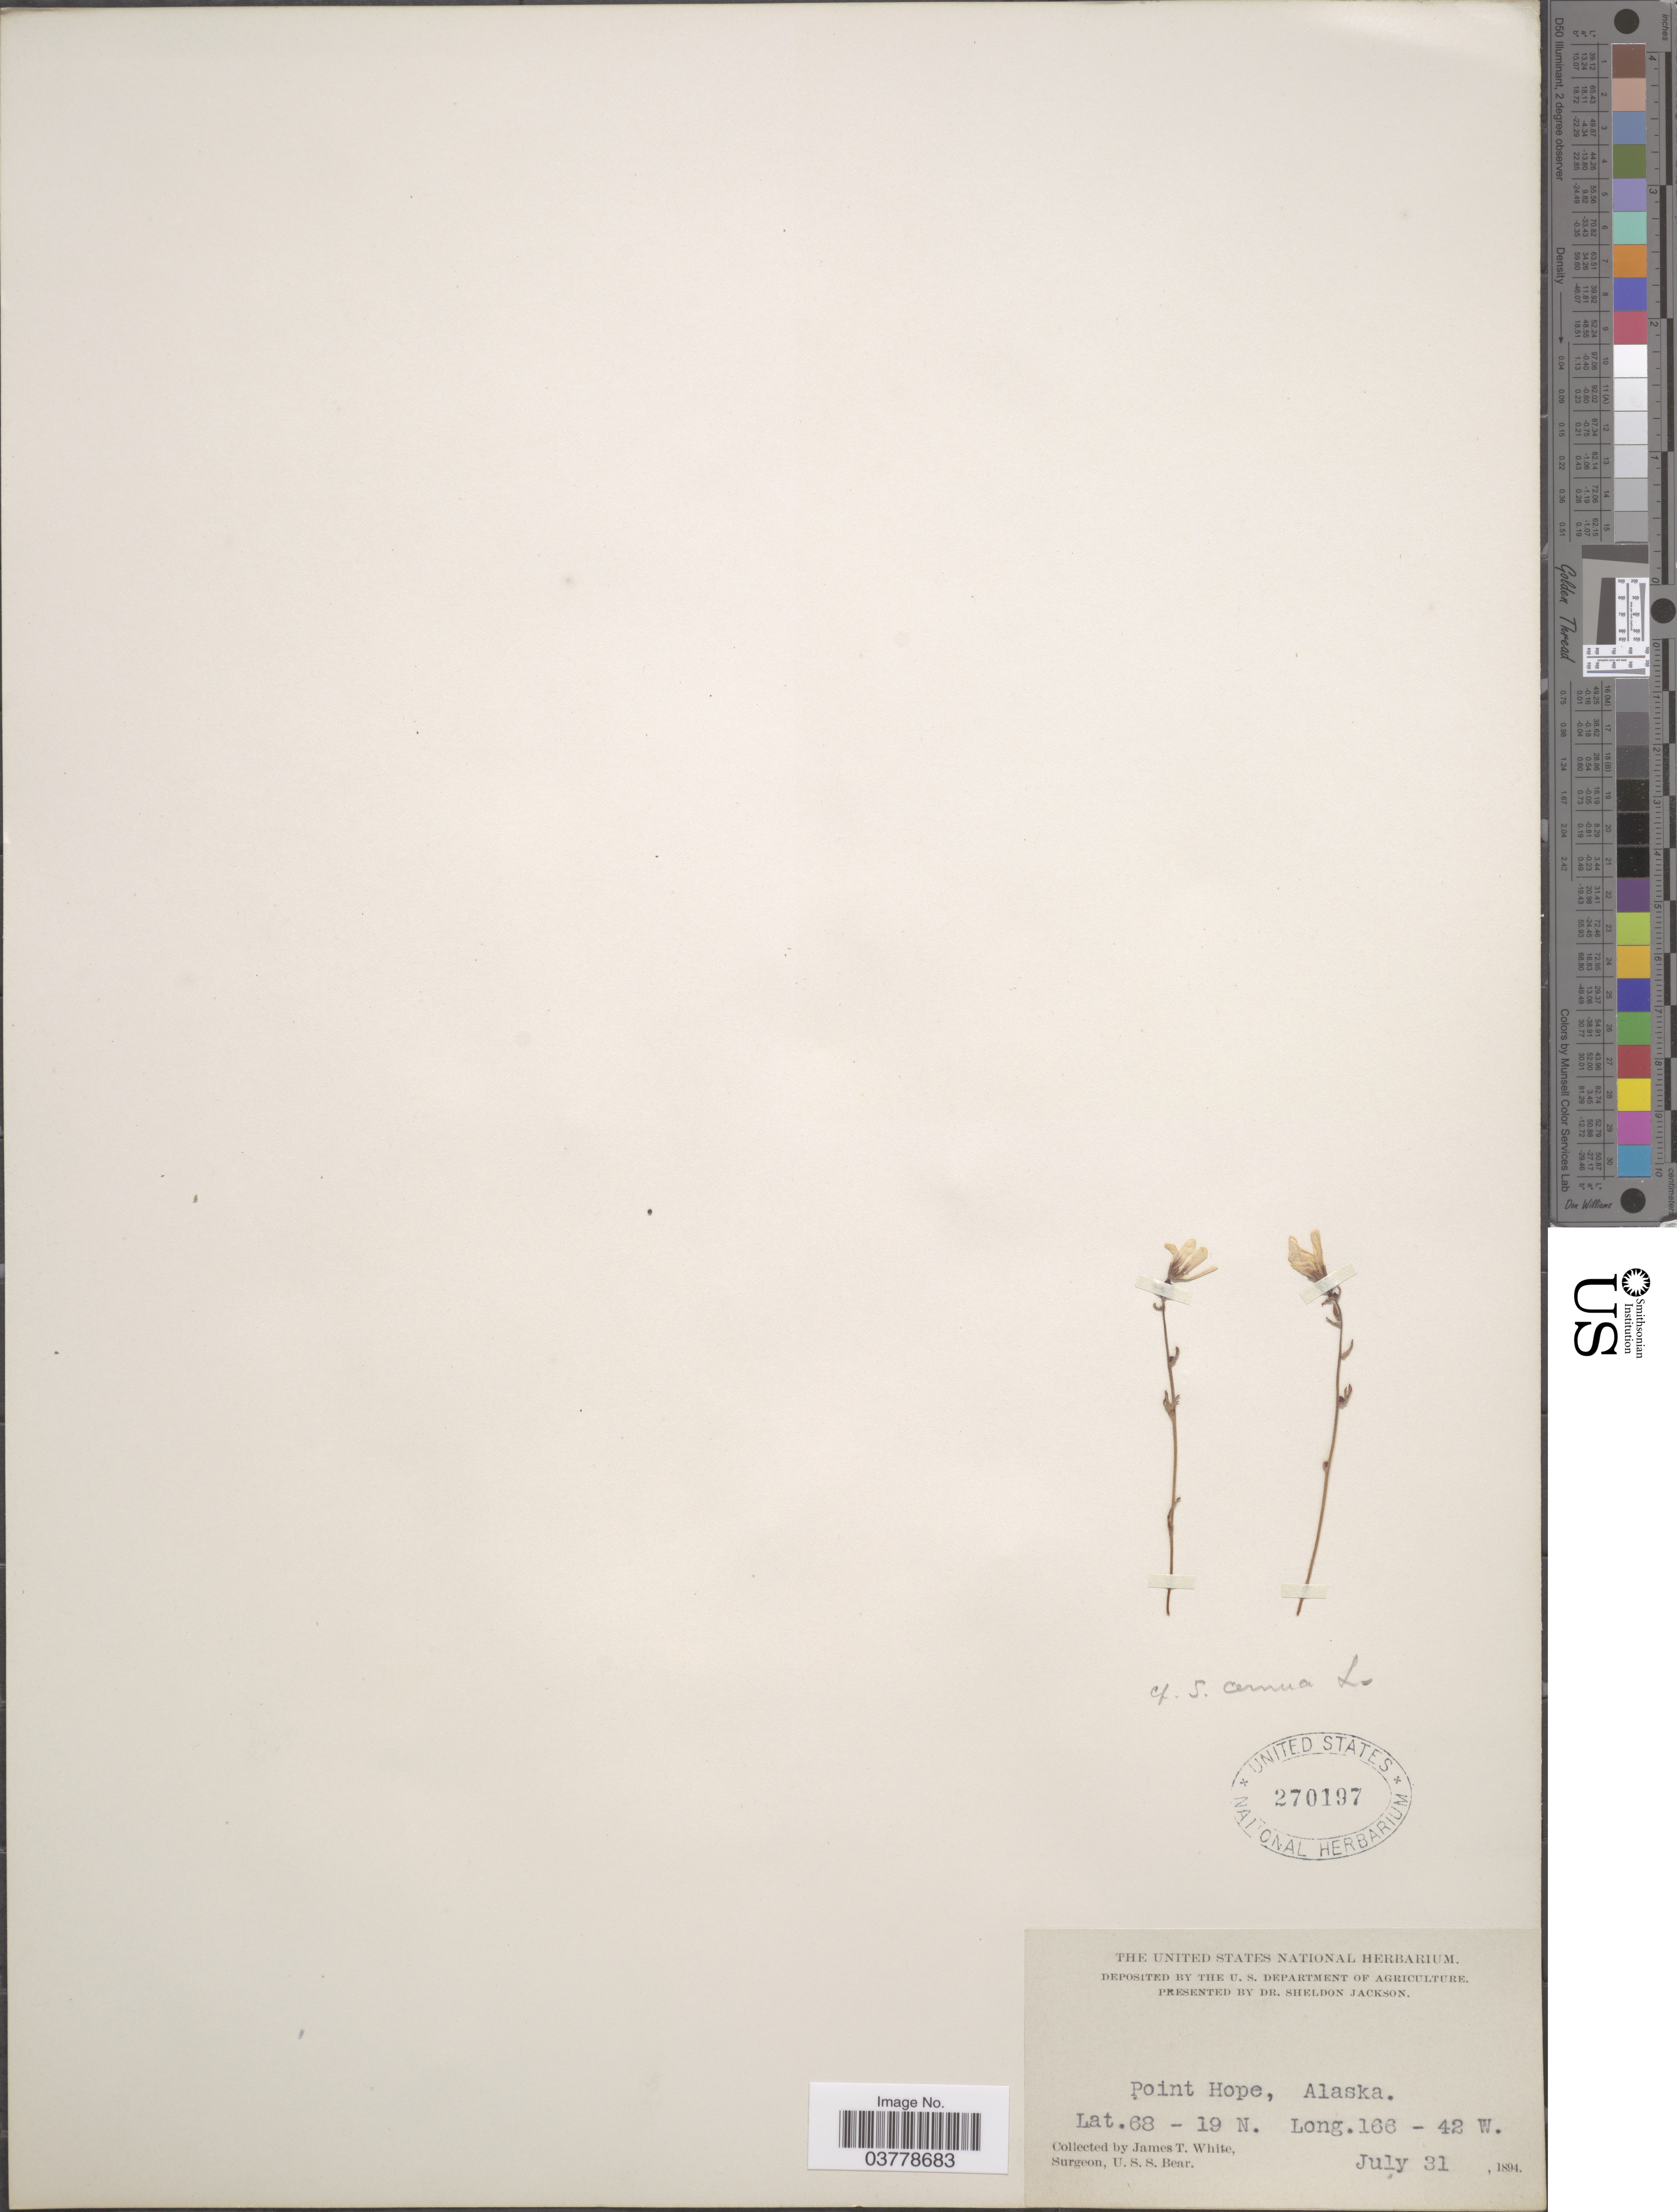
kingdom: Plantae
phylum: Tracheophyta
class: Magnoliopsida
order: Saxifragales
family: Saxifragaceae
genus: Saxifraga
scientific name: Saxifraga cernua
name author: L.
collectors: J. T. White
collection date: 1894-07-31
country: United States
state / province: Alaska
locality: Point Hope.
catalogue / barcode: US 270197